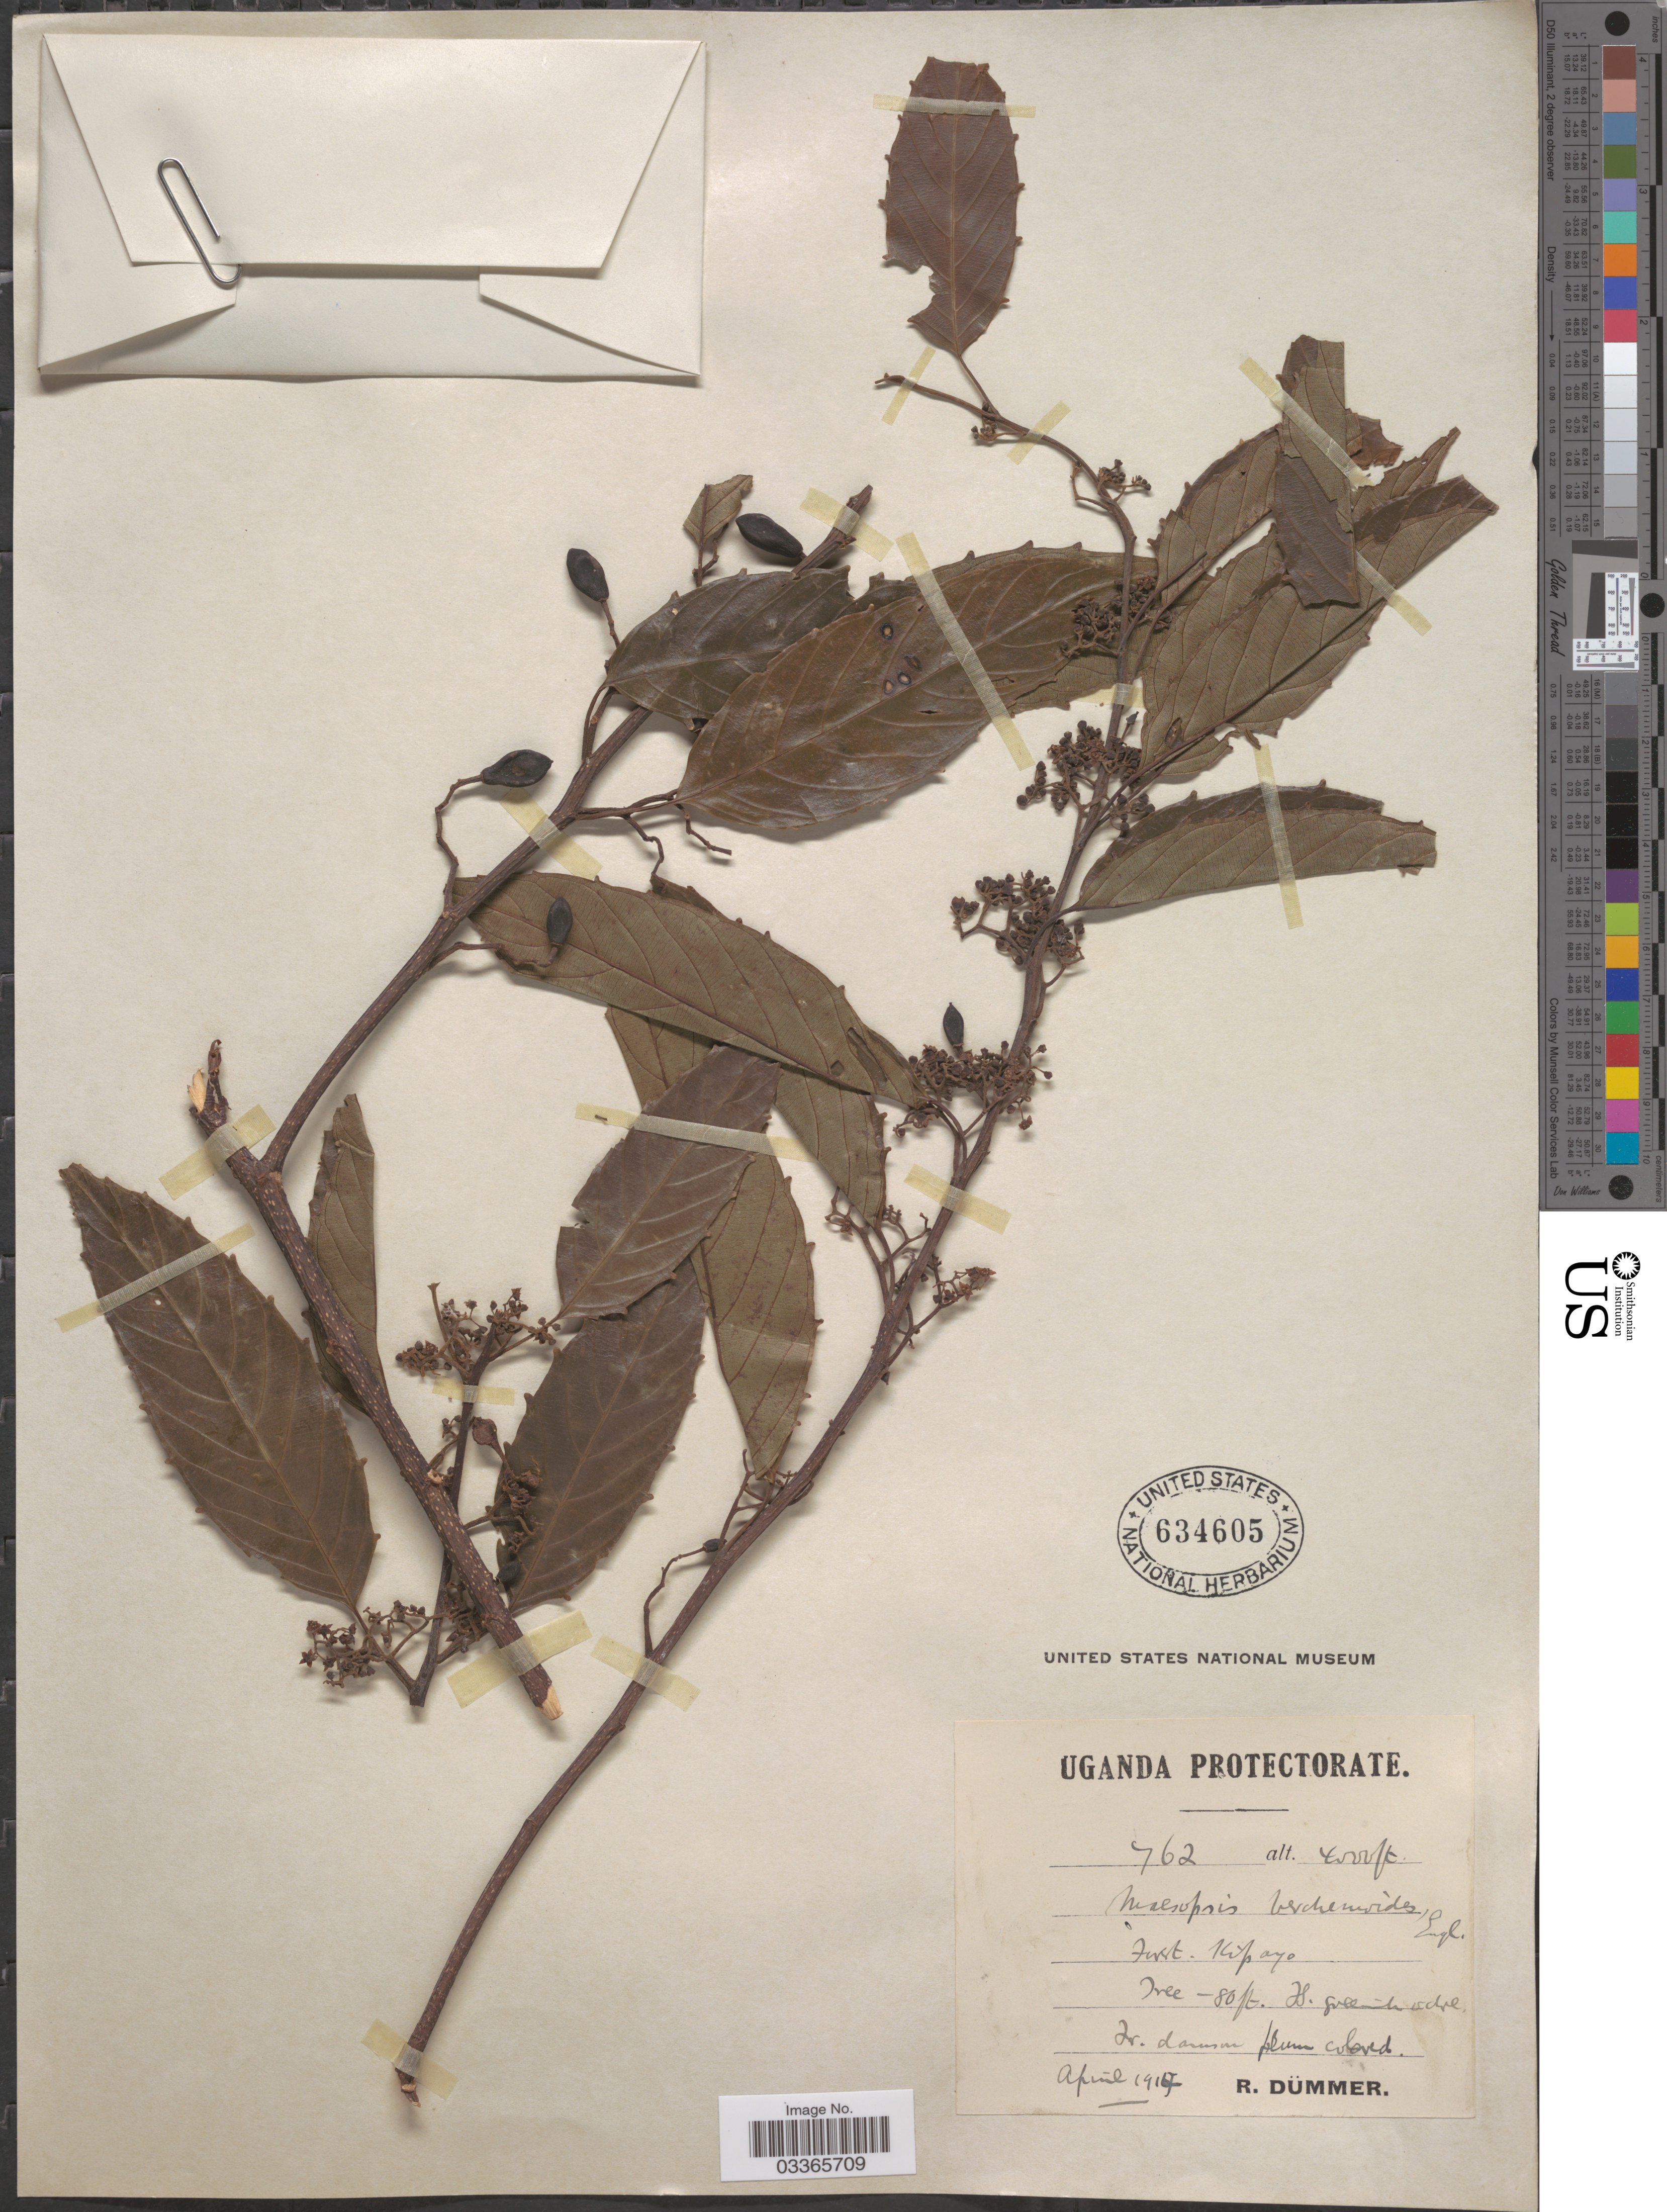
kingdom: Plantae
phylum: Tracheophyta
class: Magnoliopsida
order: Rosales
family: Rhamnaceae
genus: Maesopsis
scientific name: Maesopsis berchemioides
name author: (Pierre) A. Chev.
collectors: R. A. Dümmer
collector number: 762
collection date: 1914-04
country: Uganda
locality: Uganda Protectorate. Kipayo.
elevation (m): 1219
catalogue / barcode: US 634605